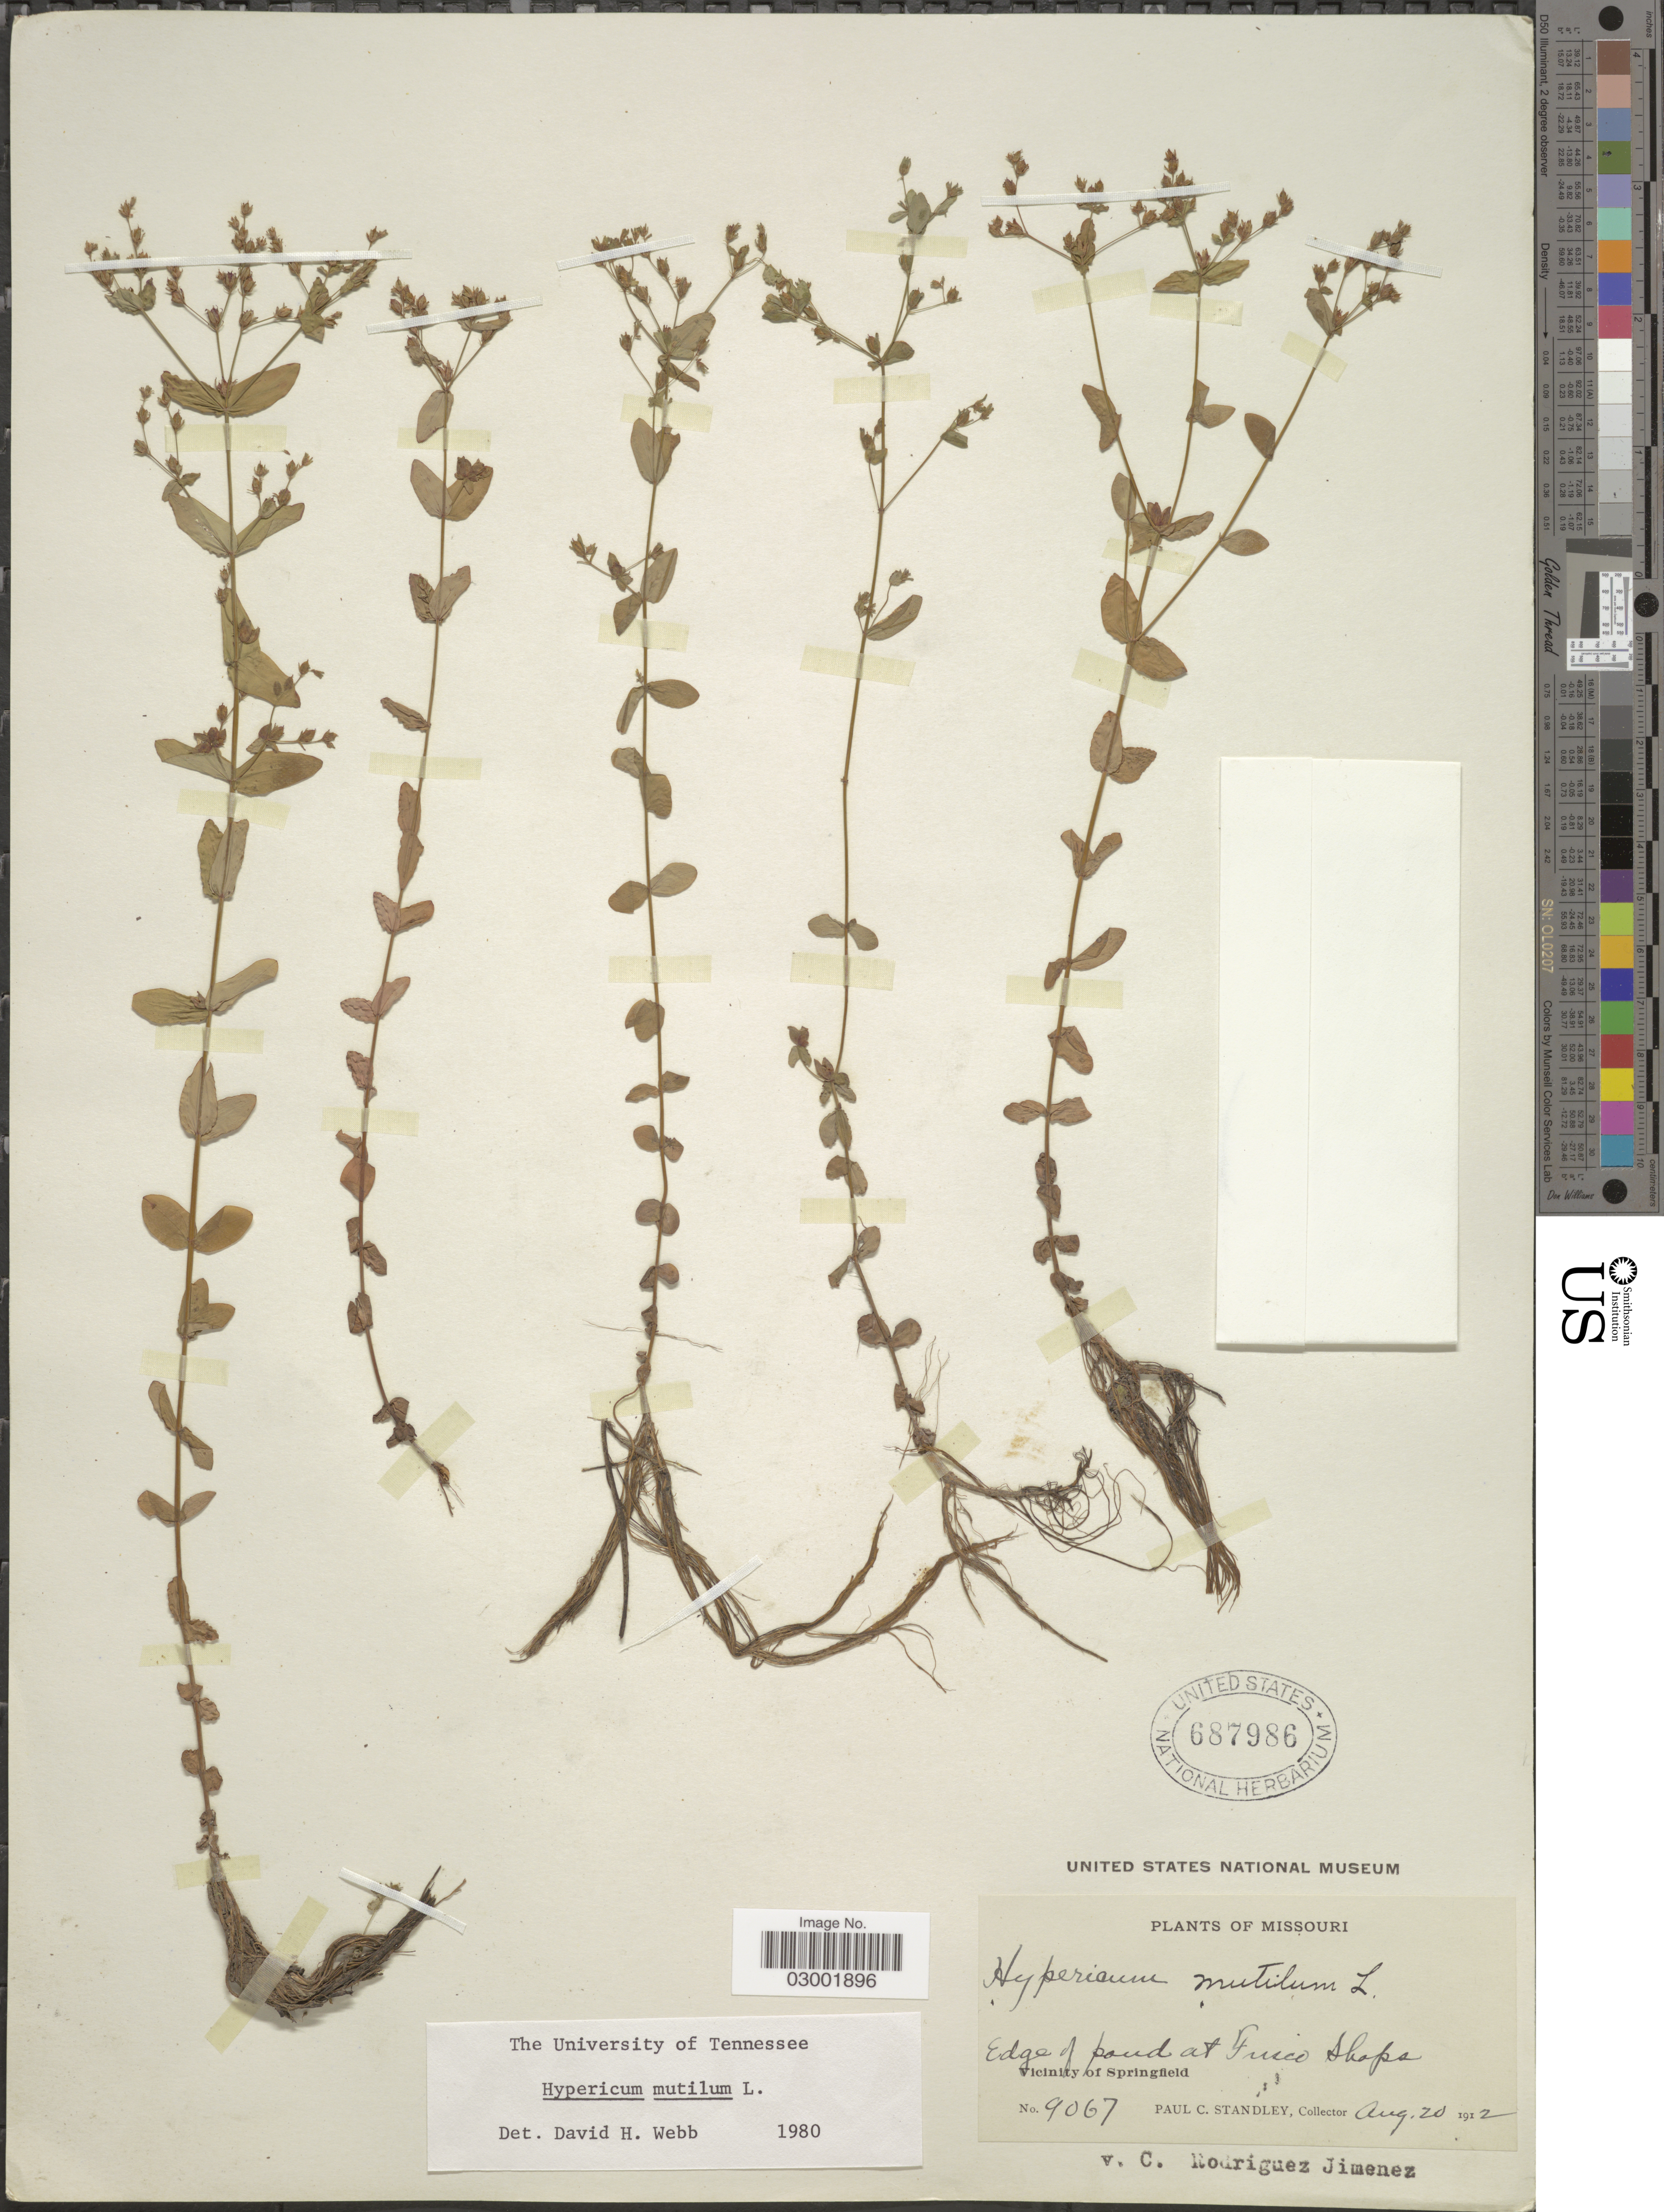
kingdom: Plantae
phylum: Tracheophyta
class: Magnoliopsida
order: Malpighiales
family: Hypericaceae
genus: Hypericum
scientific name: Hypericum mutilum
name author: L.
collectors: P. C. Standley & C. Rodríguez Jiménez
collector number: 9067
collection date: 1912-08-20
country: United States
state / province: Missouri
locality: Edge of pond at Frisco Shops, Vicinity of Springfield.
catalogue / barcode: US 687986